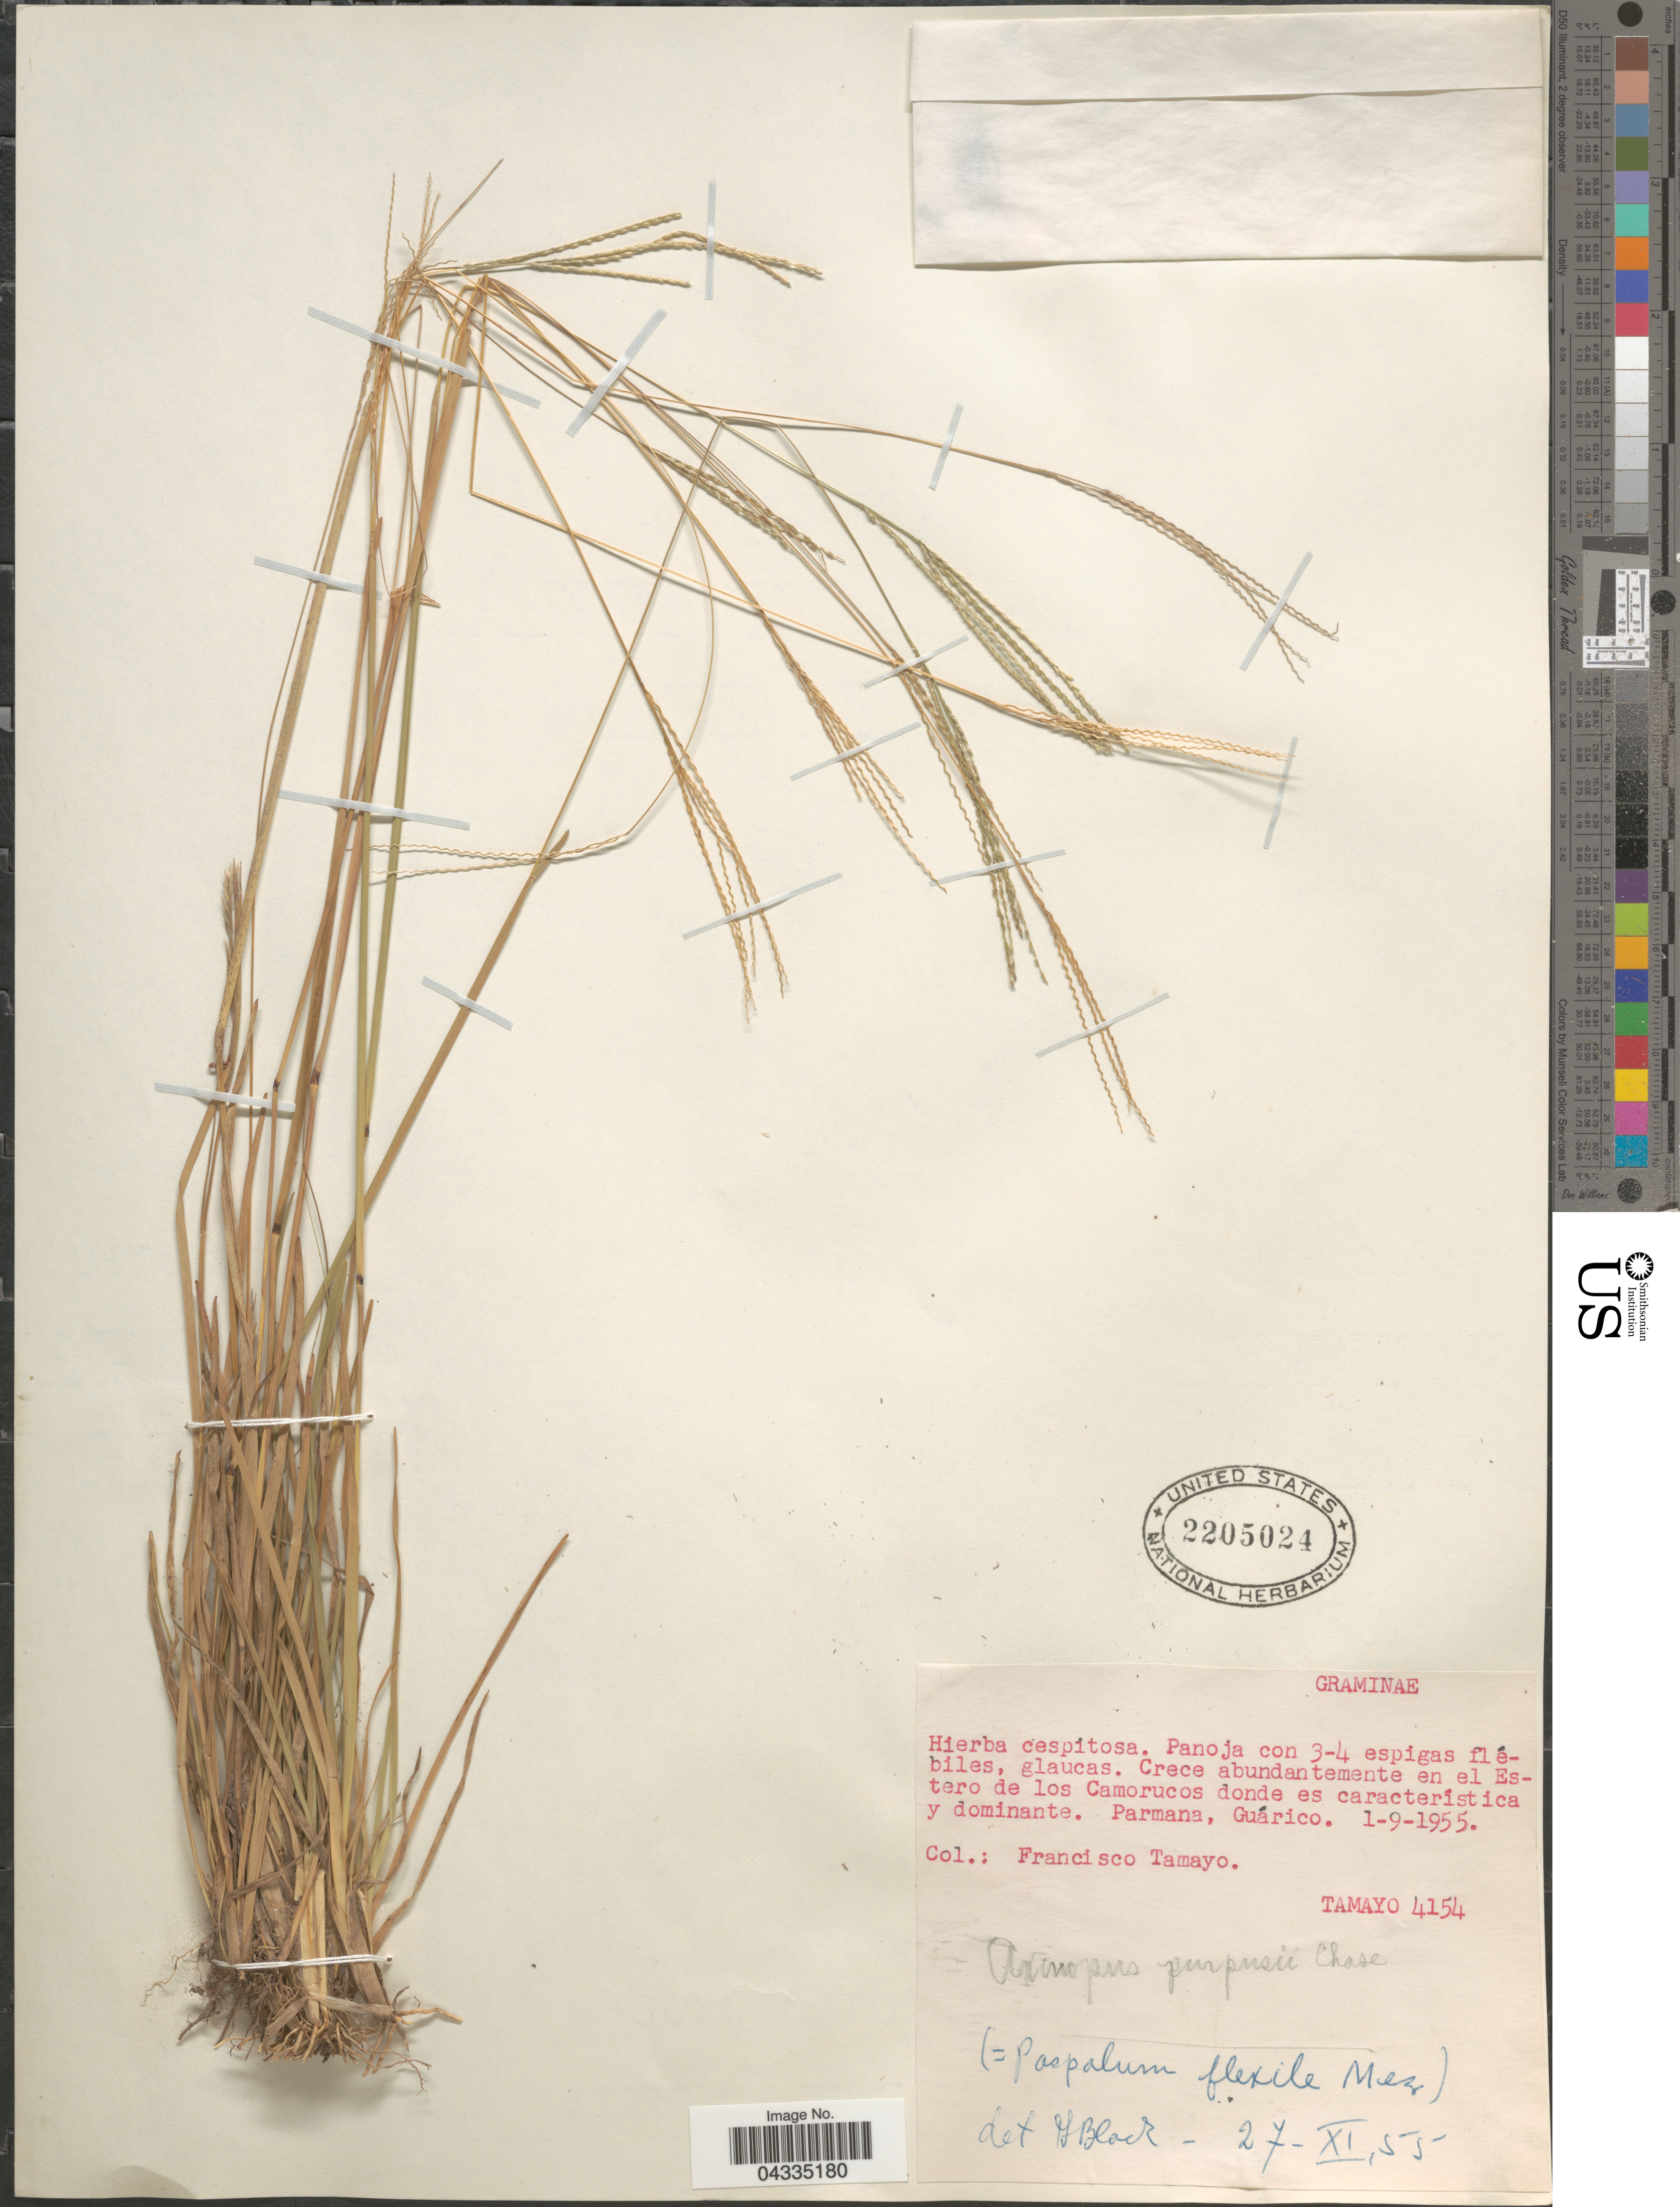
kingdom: Plantae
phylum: Tracheophyta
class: Liliopsida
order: Poales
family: Poaceae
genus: Axonopus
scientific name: Axonopus purpusii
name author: (Mez) Chase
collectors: F. Tamayo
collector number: Tamayo 4154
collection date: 1955-09-01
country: Venezuela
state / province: Guarico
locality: Parmana.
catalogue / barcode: US 2205024